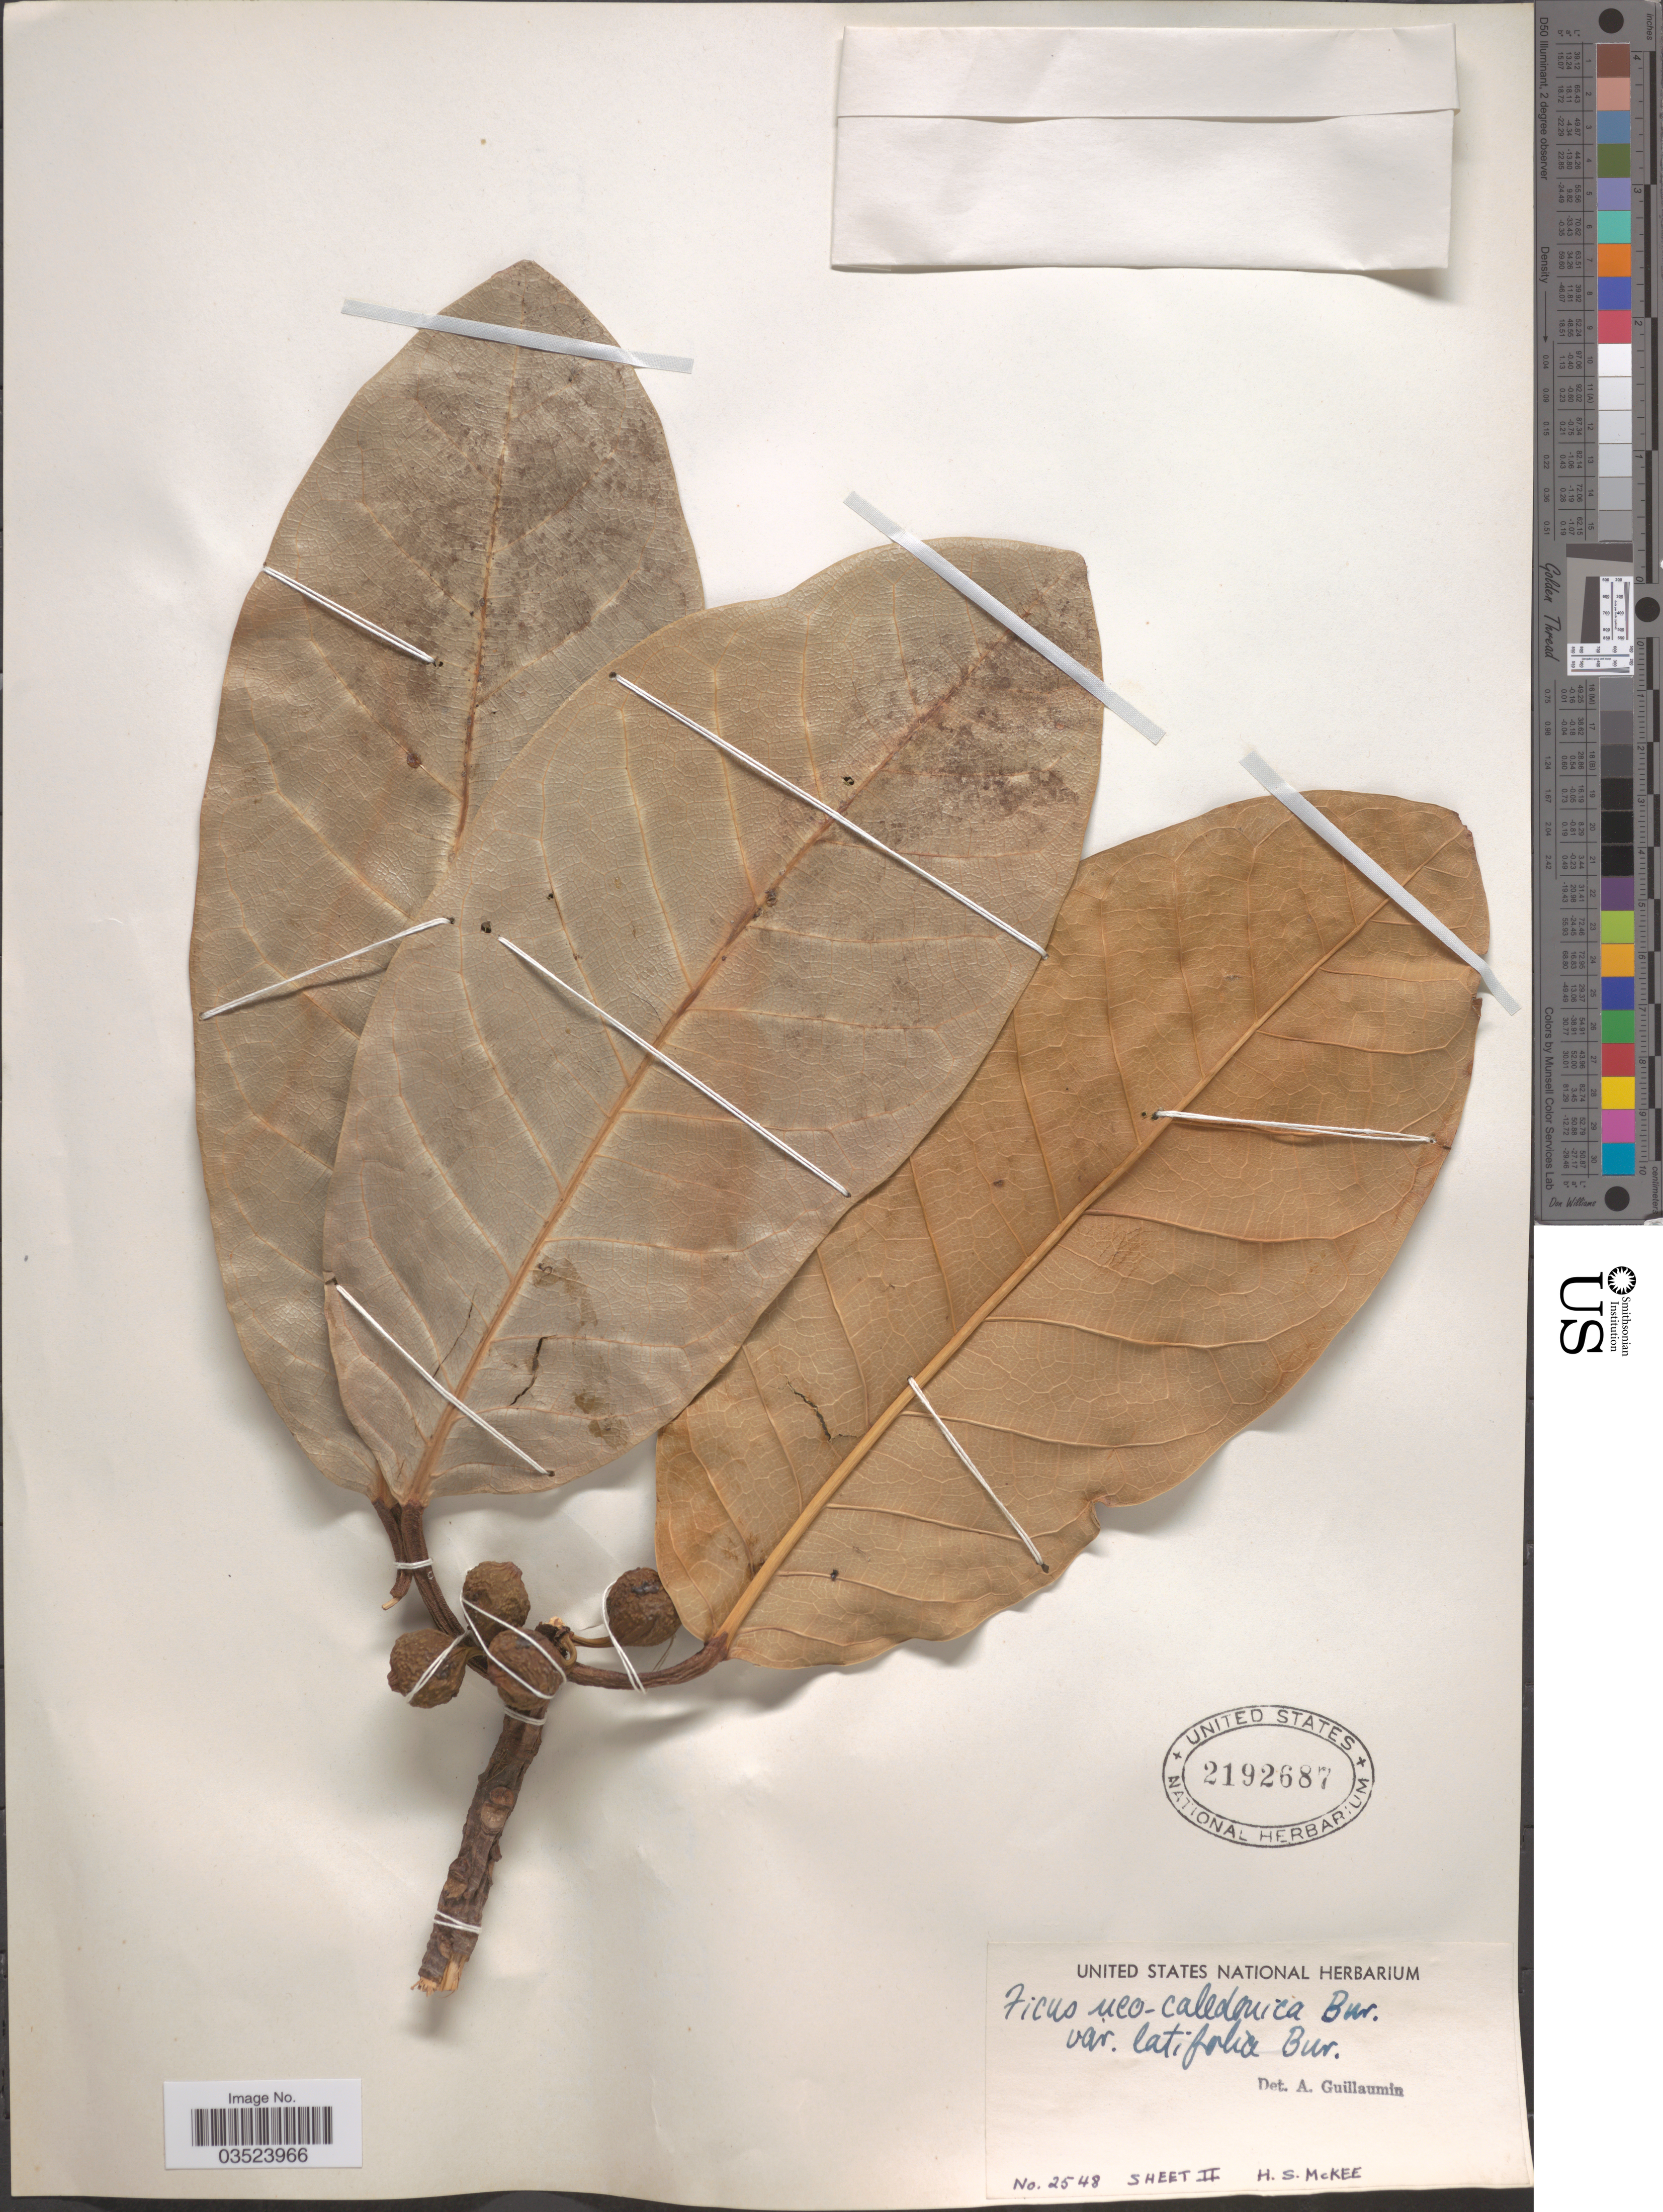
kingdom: Plantae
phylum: Tracheophyta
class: Magnoliopsida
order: Rosales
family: Moraceae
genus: Ficus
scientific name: Ficus austrocaledonica var. latifolia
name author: Bureau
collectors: H. S. McKee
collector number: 2548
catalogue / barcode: US 2192687